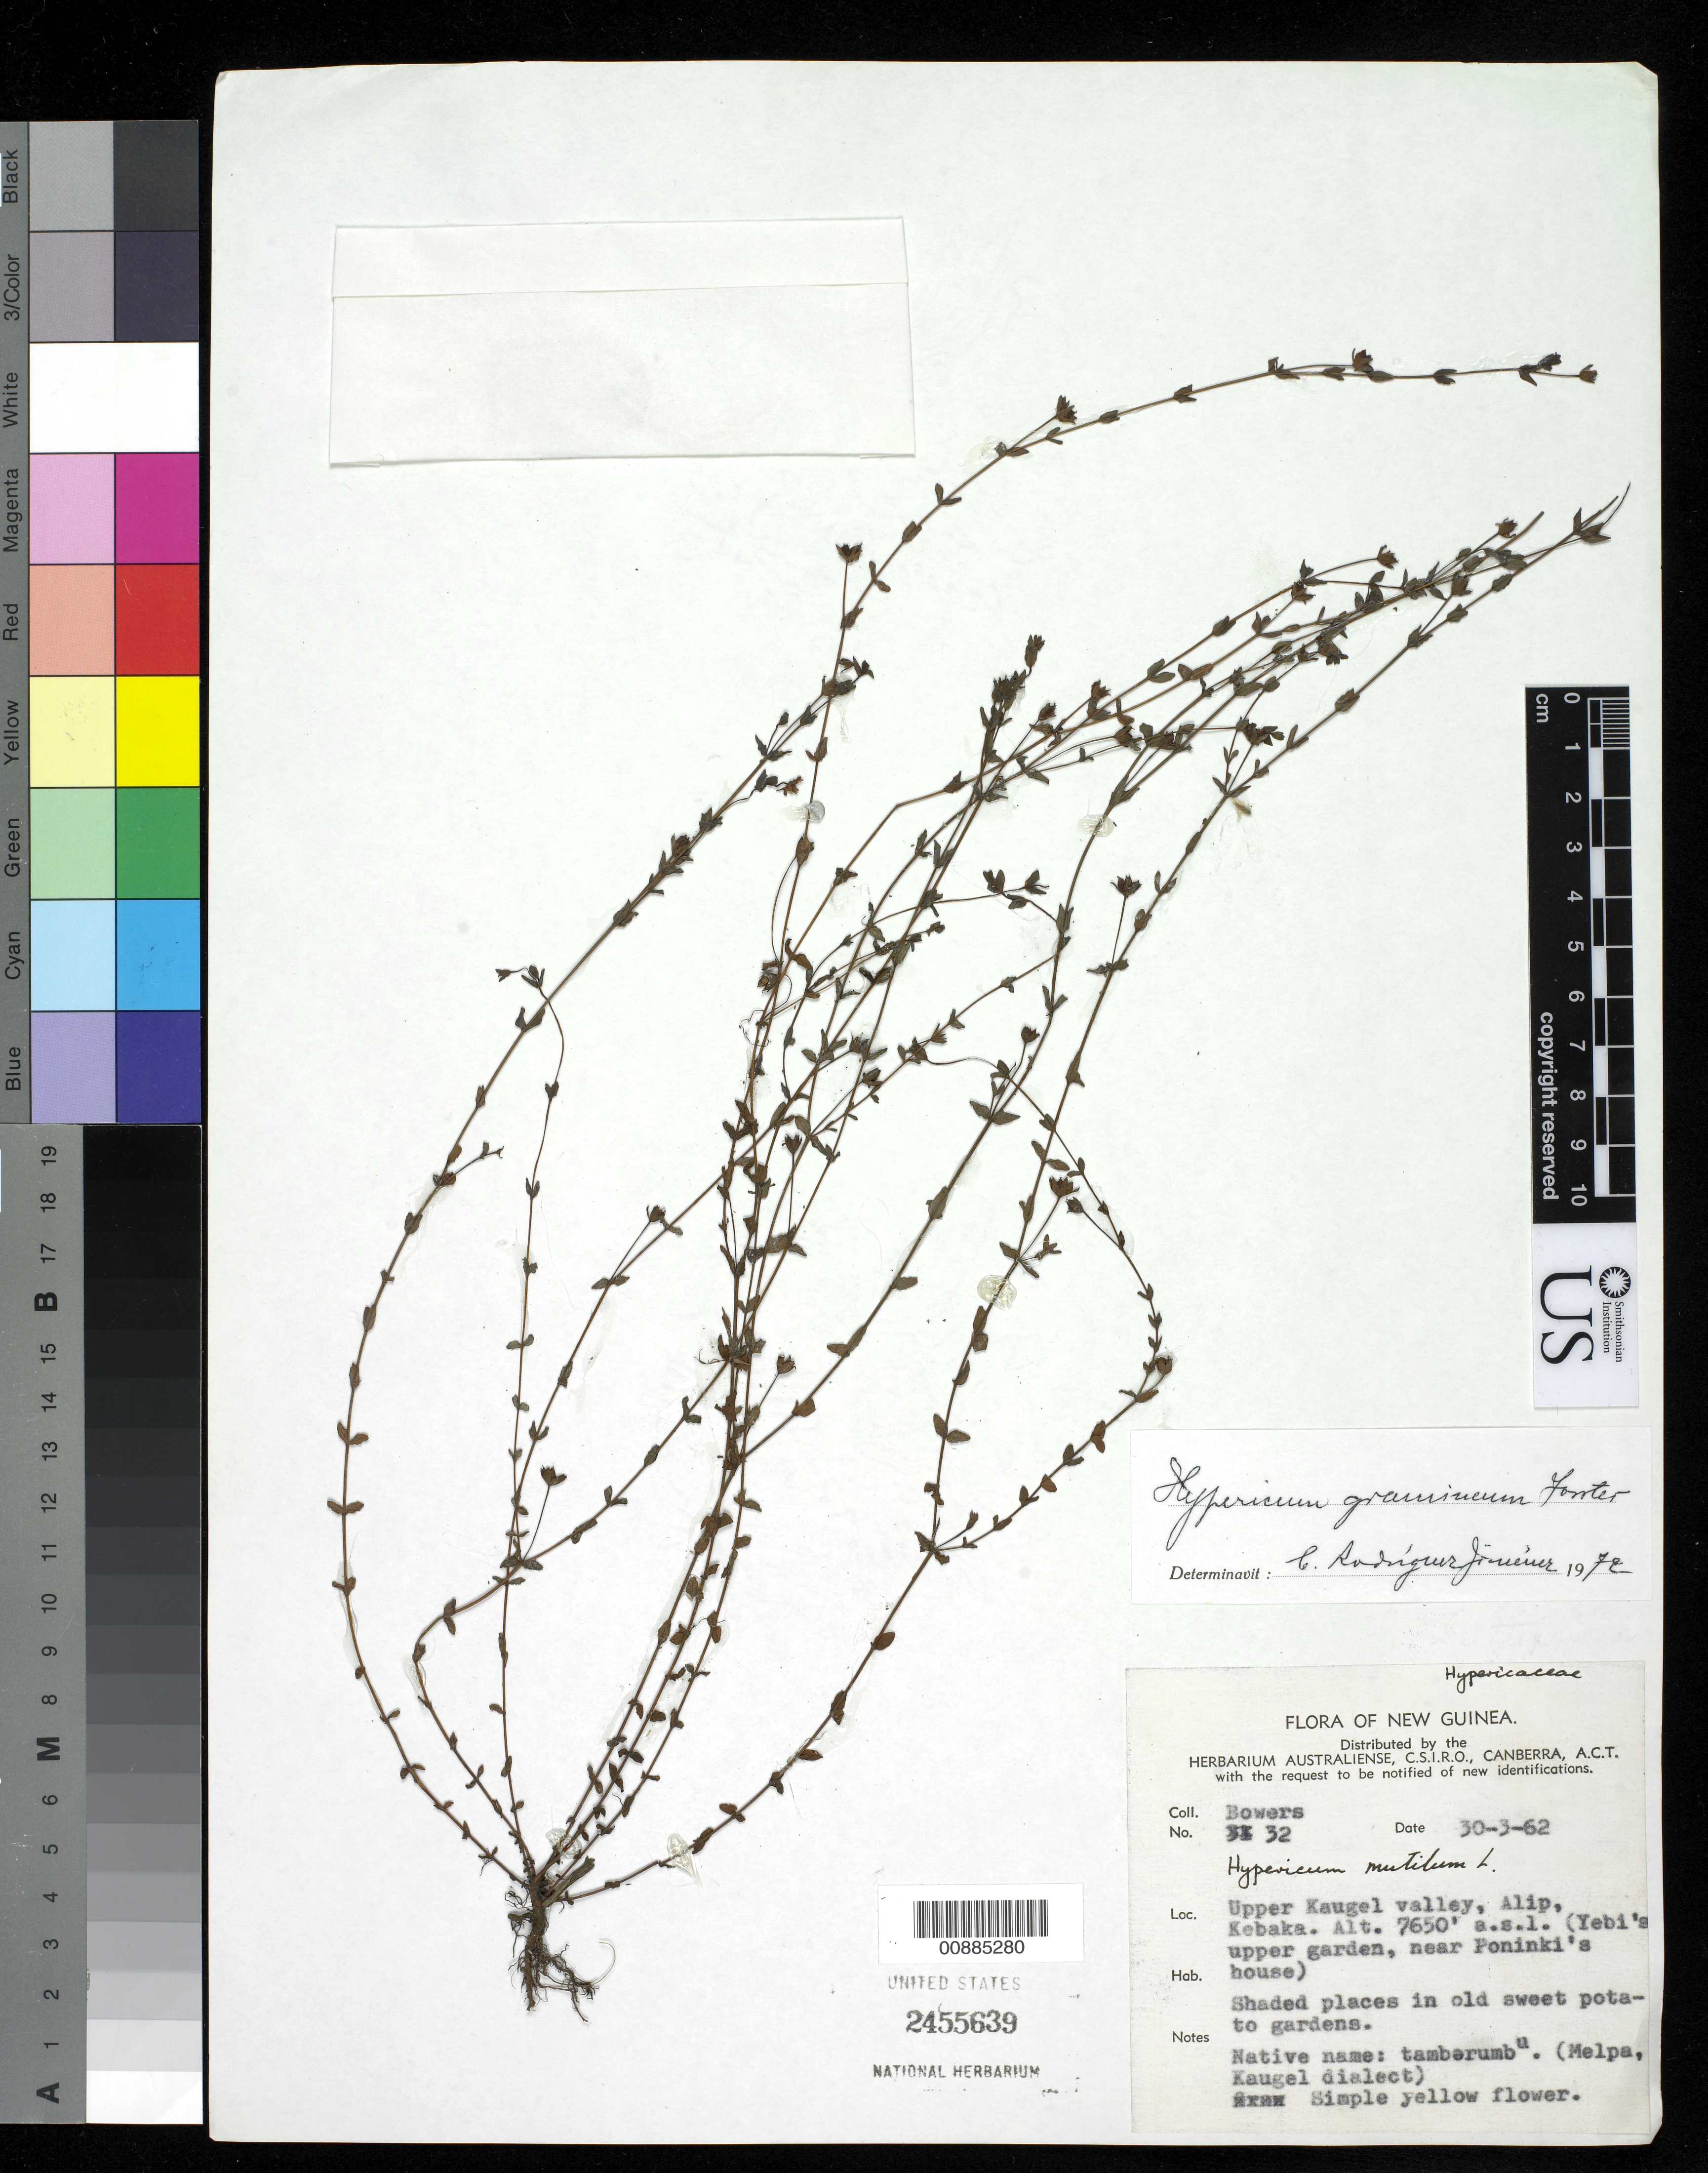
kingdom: Plantae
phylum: Tracheophyta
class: Magnoliopsida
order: Malpighiales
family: Hypericaceae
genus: Hypericum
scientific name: Hypericum gramineum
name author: G. Forst.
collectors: N. Bowers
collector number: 32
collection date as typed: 30 Mar 1962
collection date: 1962-03-30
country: Papua New Guinea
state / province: Chimbu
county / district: Goroka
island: New Guinea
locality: Upper Kaugel Valley, Alip, Kebaka.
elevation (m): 2332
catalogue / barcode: US 2455639